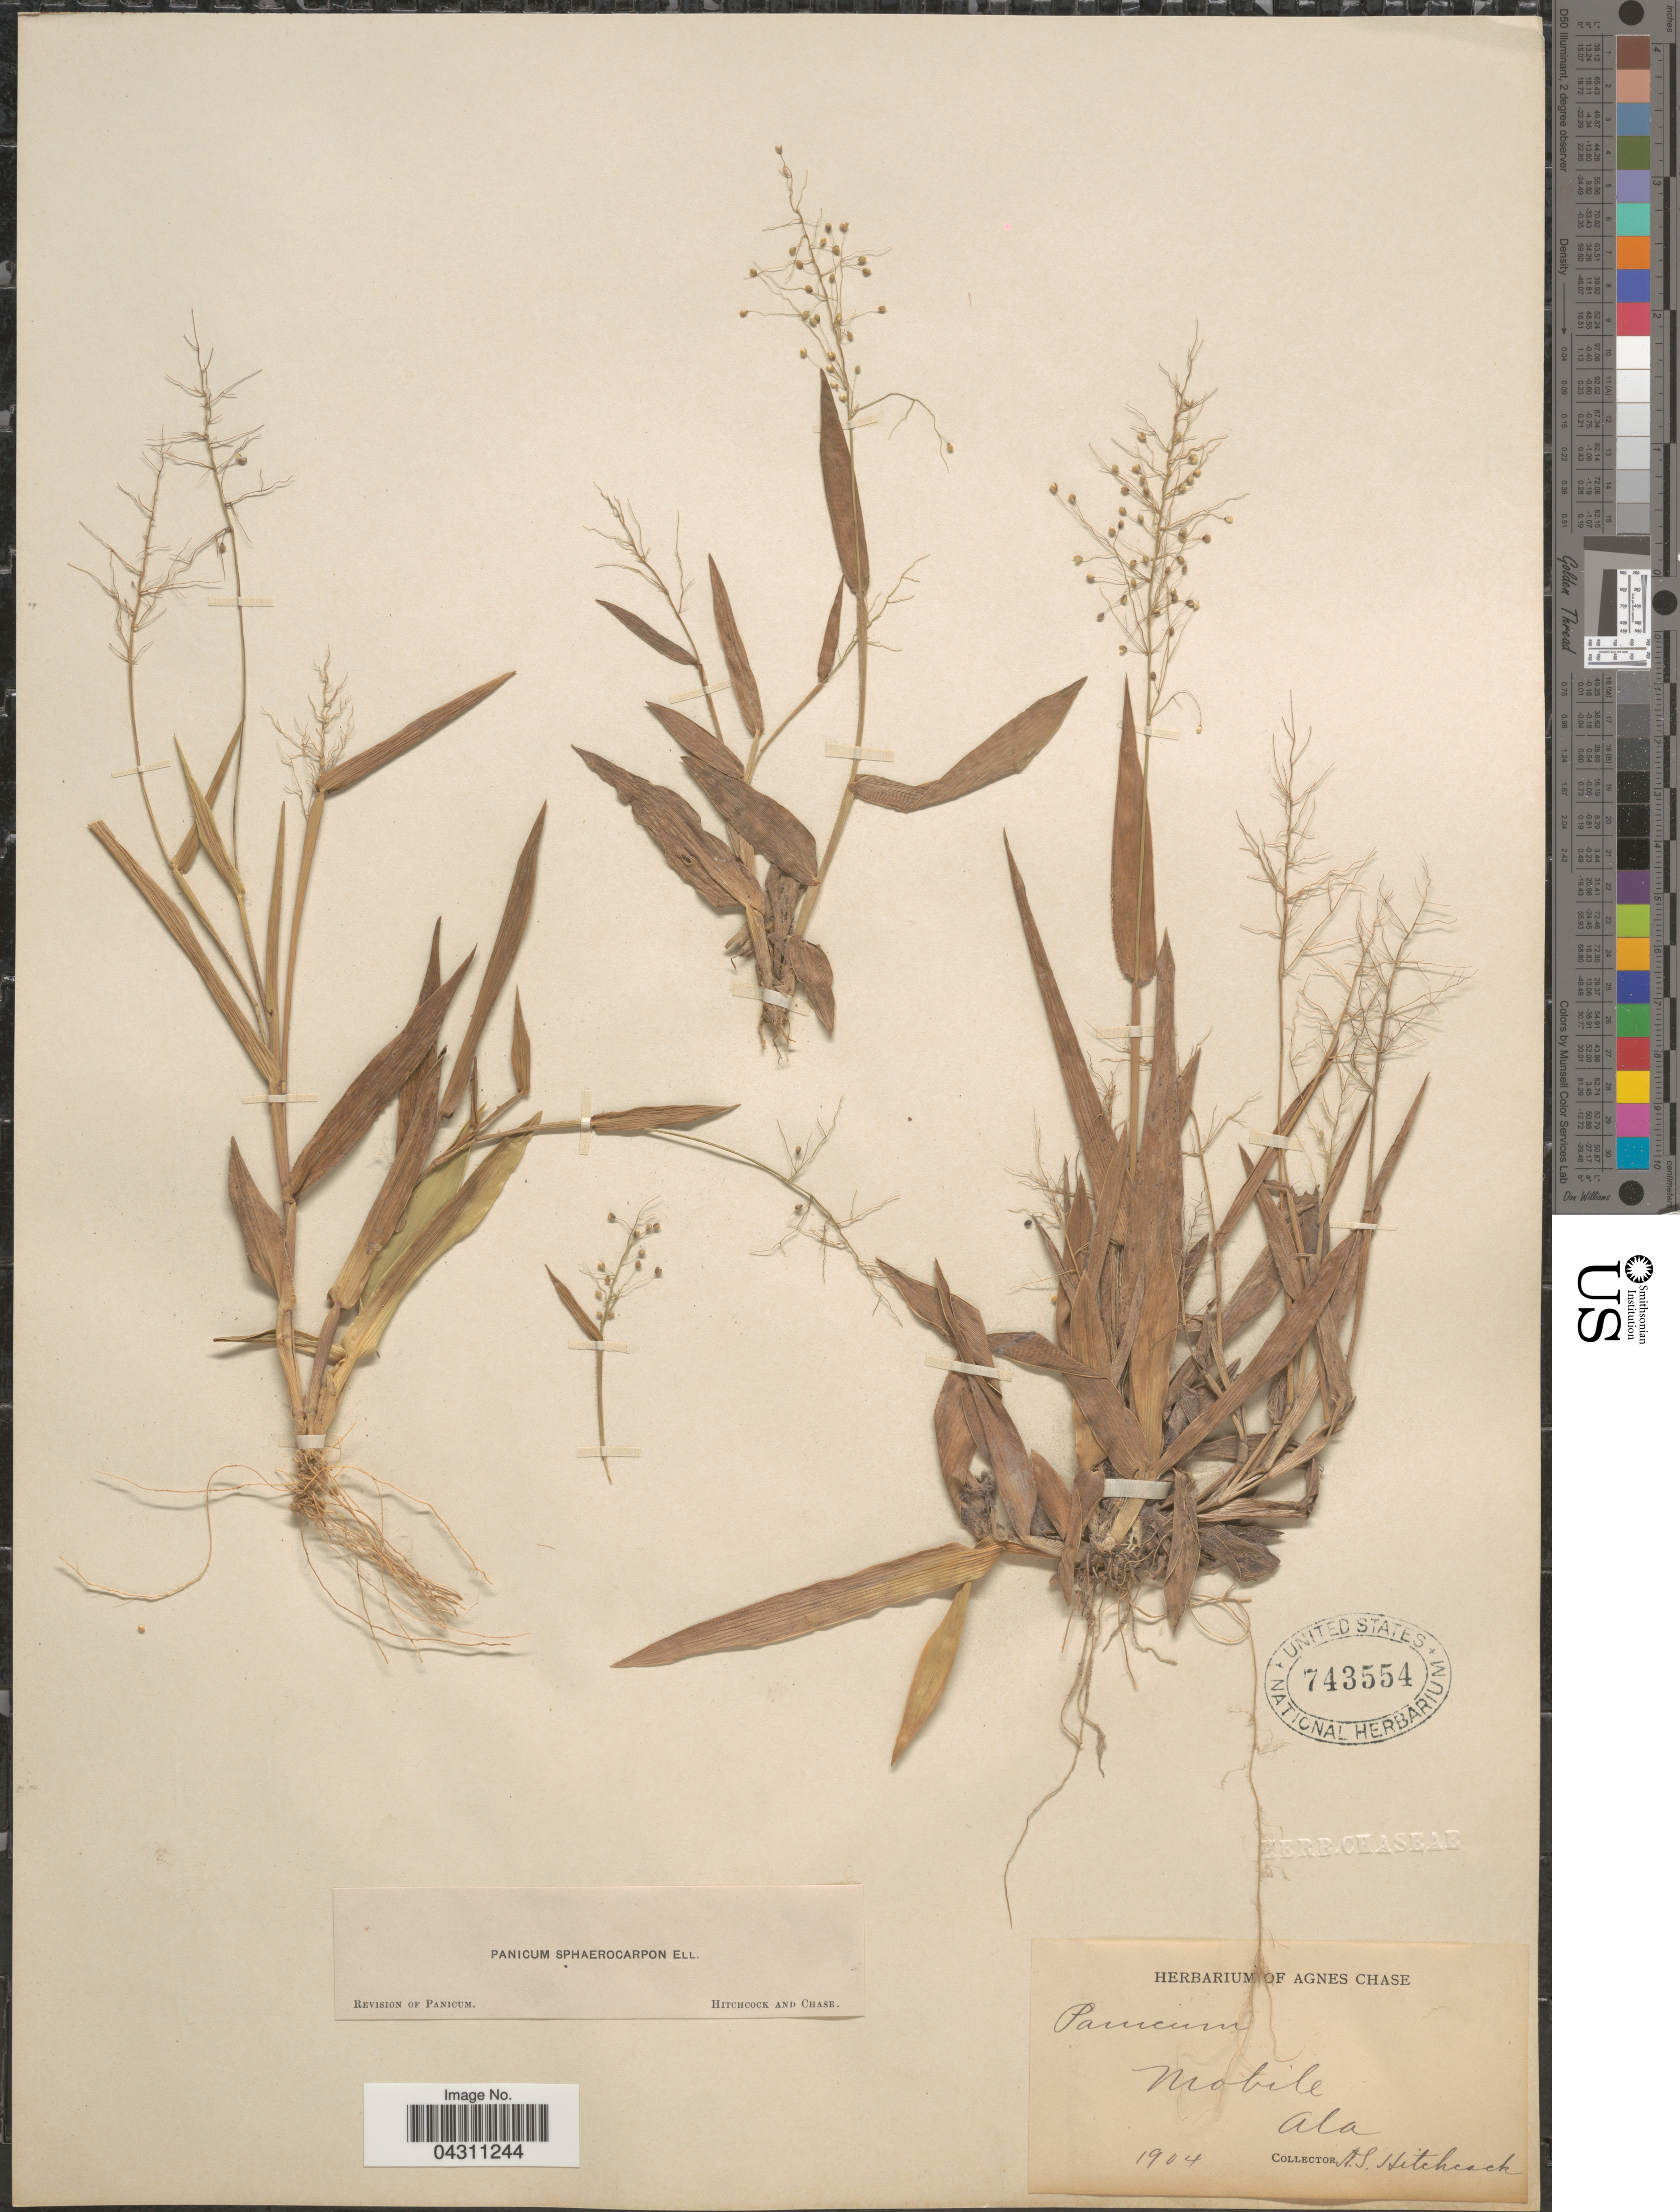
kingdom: Plantae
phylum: Tracheophyta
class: Liliopsida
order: Poales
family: Poaceae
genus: Dichanthelium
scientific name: Dichanthelium sphaerocarpon var. sphaerocarpon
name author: (Elliott) Gould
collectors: A. S. Hitchcock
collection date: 1904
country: United States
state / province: Alabama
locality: Mobile.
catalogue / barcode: US 743554